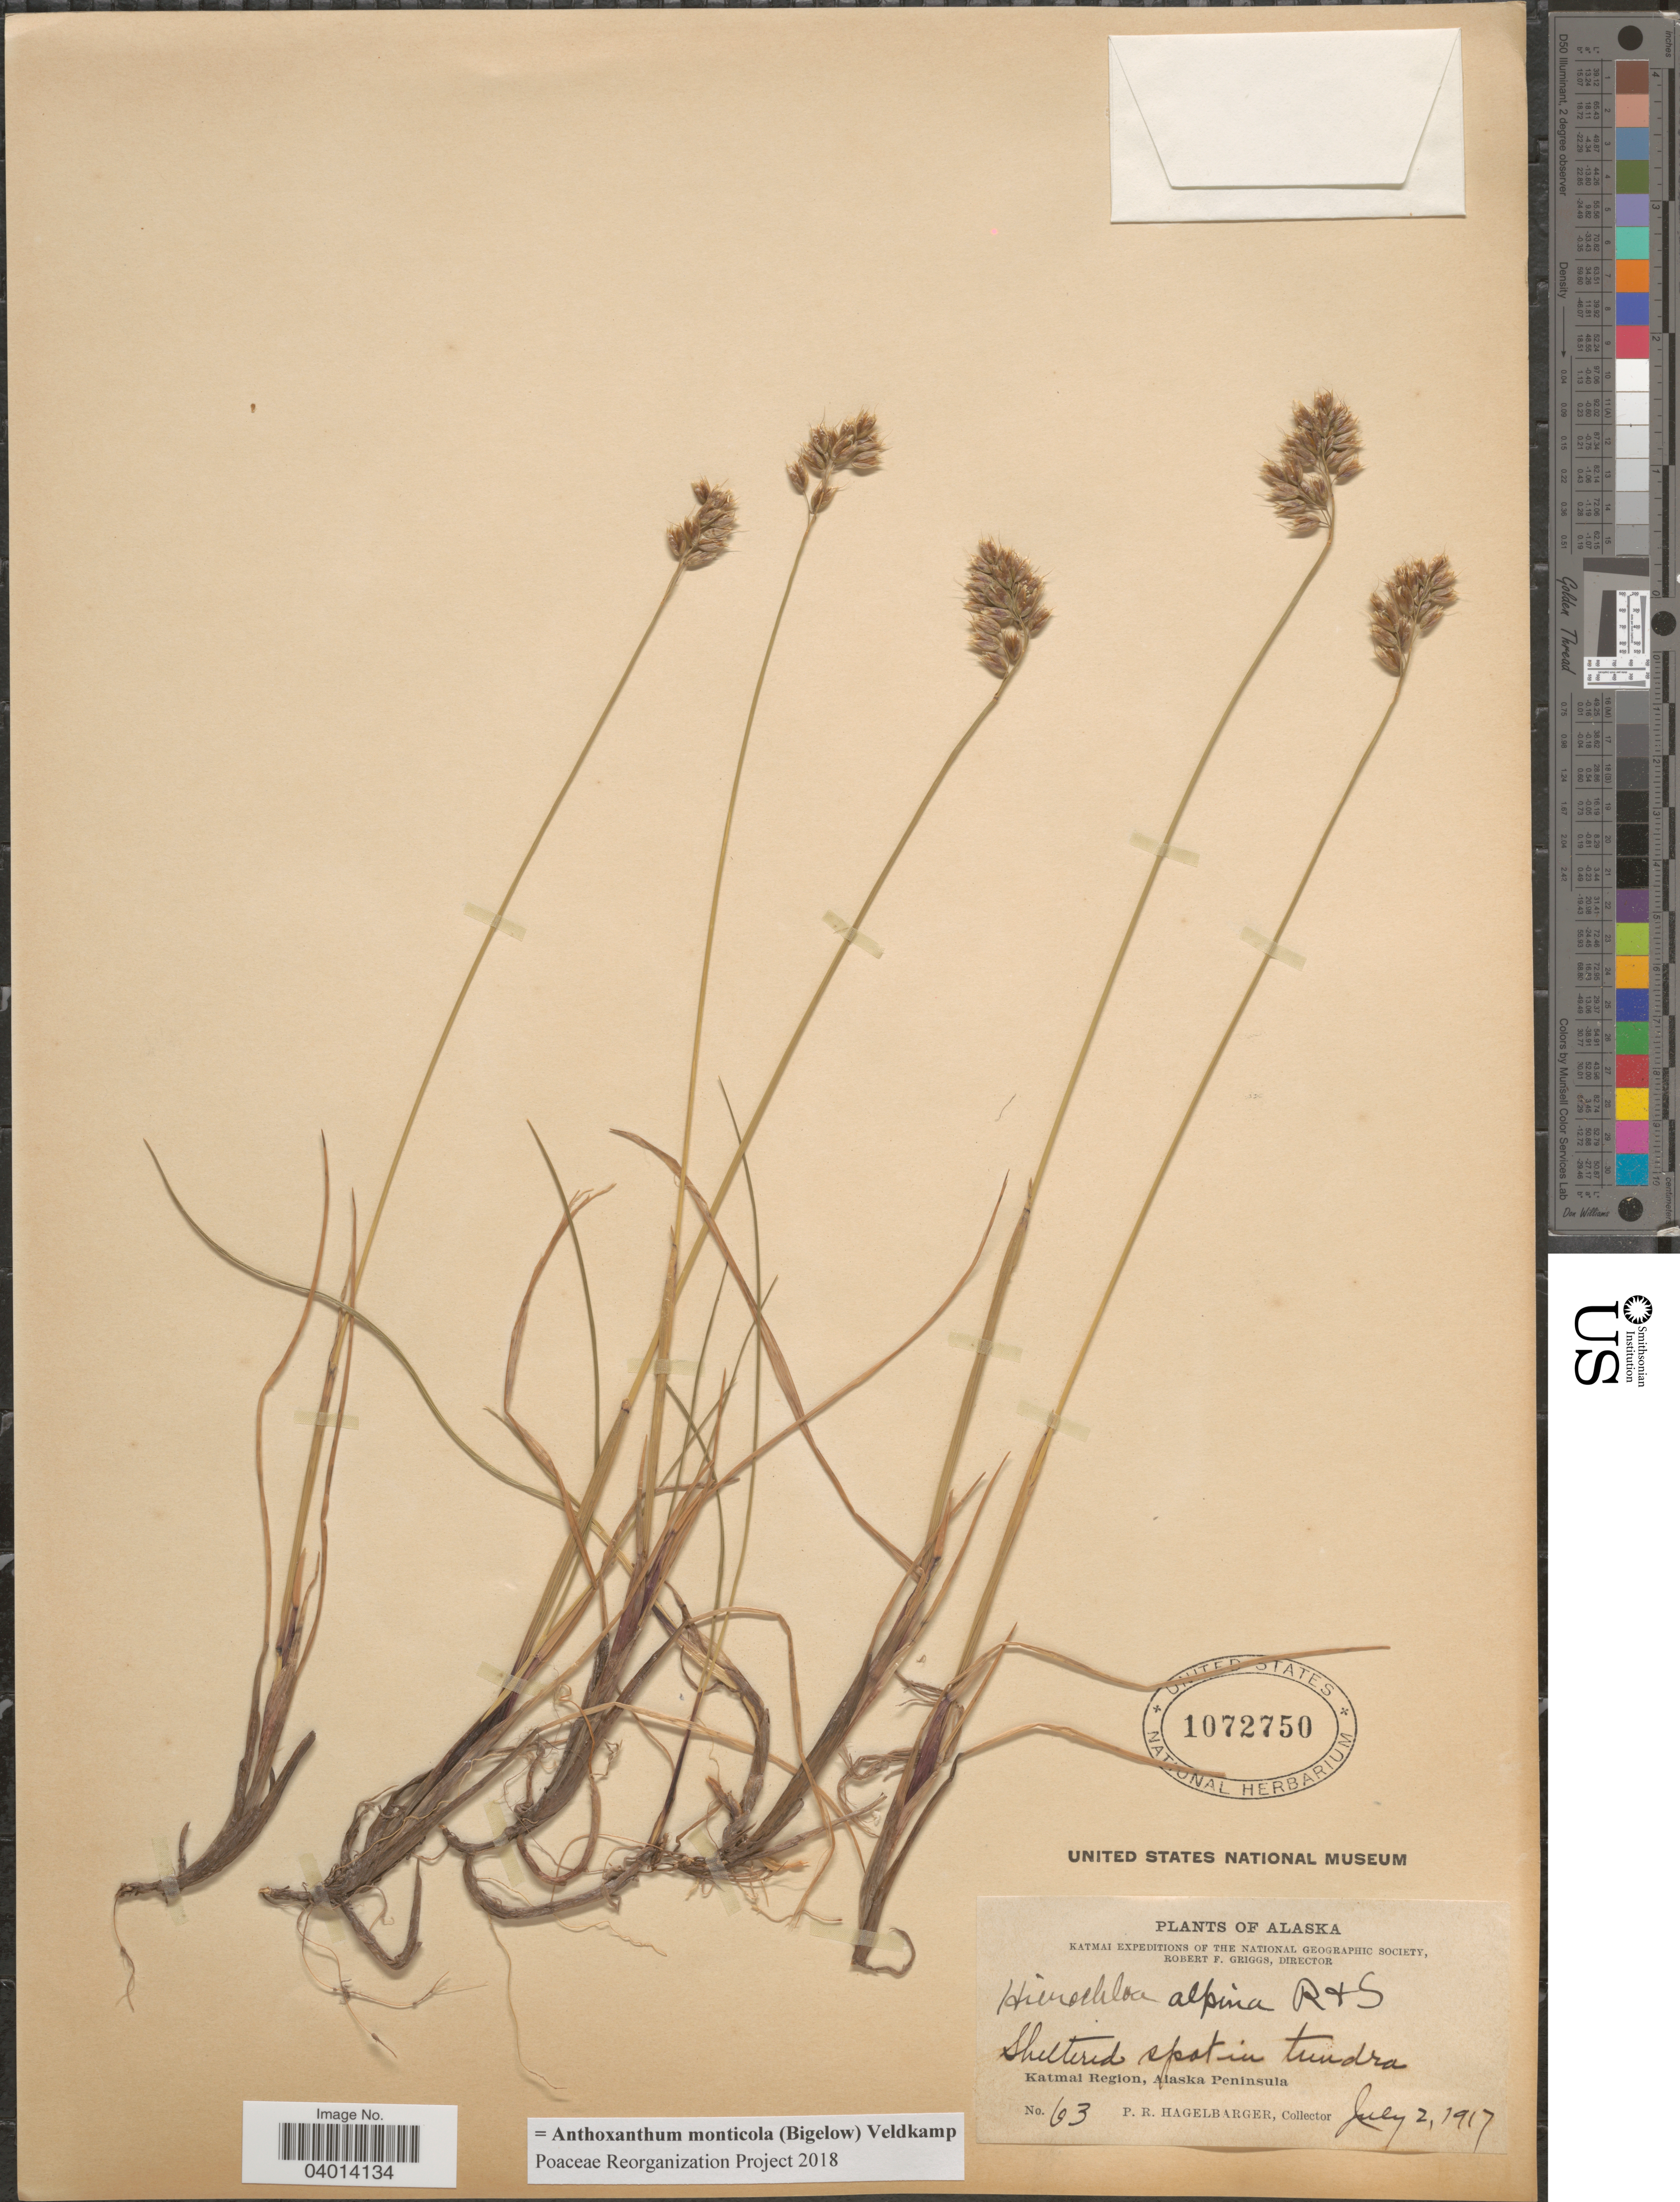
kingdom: Plantae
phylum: Tracheophyta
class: Liliopsida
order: Poales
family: Poaceae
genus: Anthoxanthum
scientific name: Anthoxanthum monticola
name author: (Bigelow) Veldkamp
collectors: P. Hagelbarger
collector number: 63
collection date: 1917-07-02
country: United States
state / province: Alaska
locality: Katmai Region, Alaska Peninsula.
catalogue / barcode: US 1072750